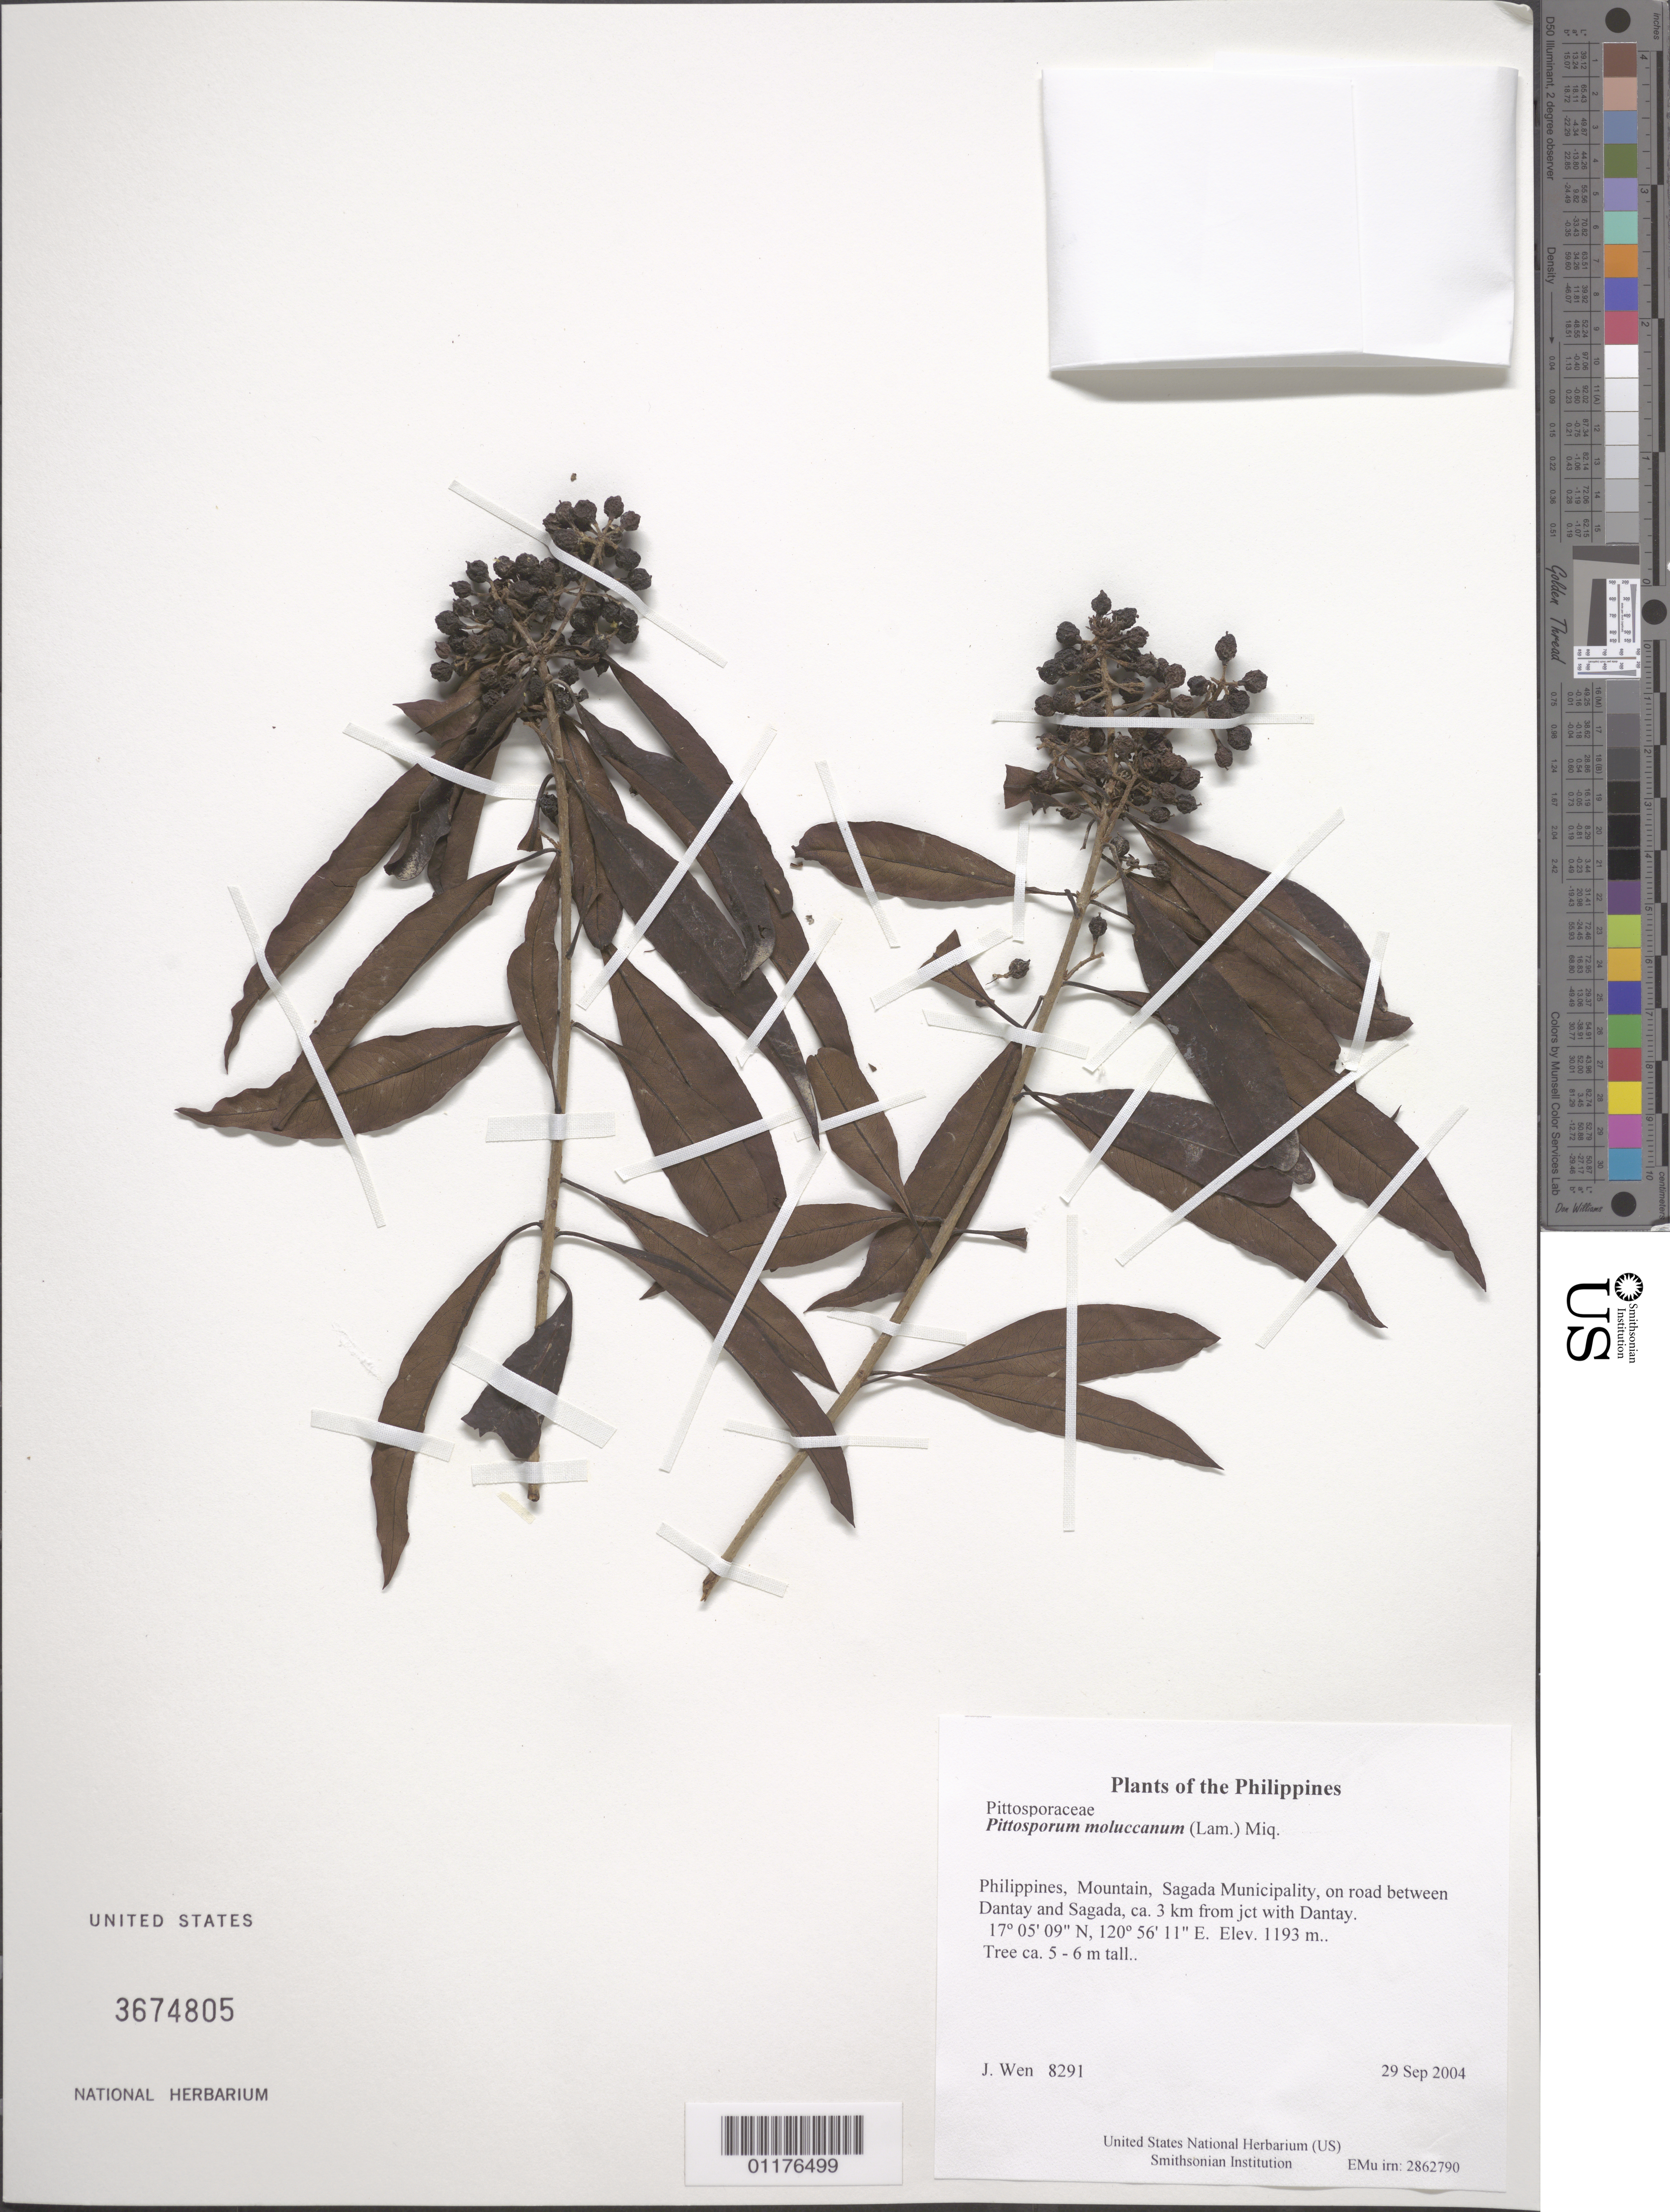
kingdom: Plantae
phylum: Tracheophyta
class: Magnoliopsida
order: Apiales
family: Pittosporaceae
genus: Pittosporum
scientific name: Pittosporum moluccanum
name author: (Lam.) Miq.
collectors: J. Wen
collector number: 8291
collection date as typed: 29 Sep 2004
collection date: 2004-09-29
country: Philippines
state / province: Cordillera (Administrative Region)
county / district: Mountain province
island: Luzon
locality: Sagada Municipality, on road between Dantay and Sagada, ca. 3 km from jct with Dantay.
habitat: Roadside in disturbed area, in Pinus Kesiya forested area.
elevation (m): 1193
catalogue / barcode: US 3674805